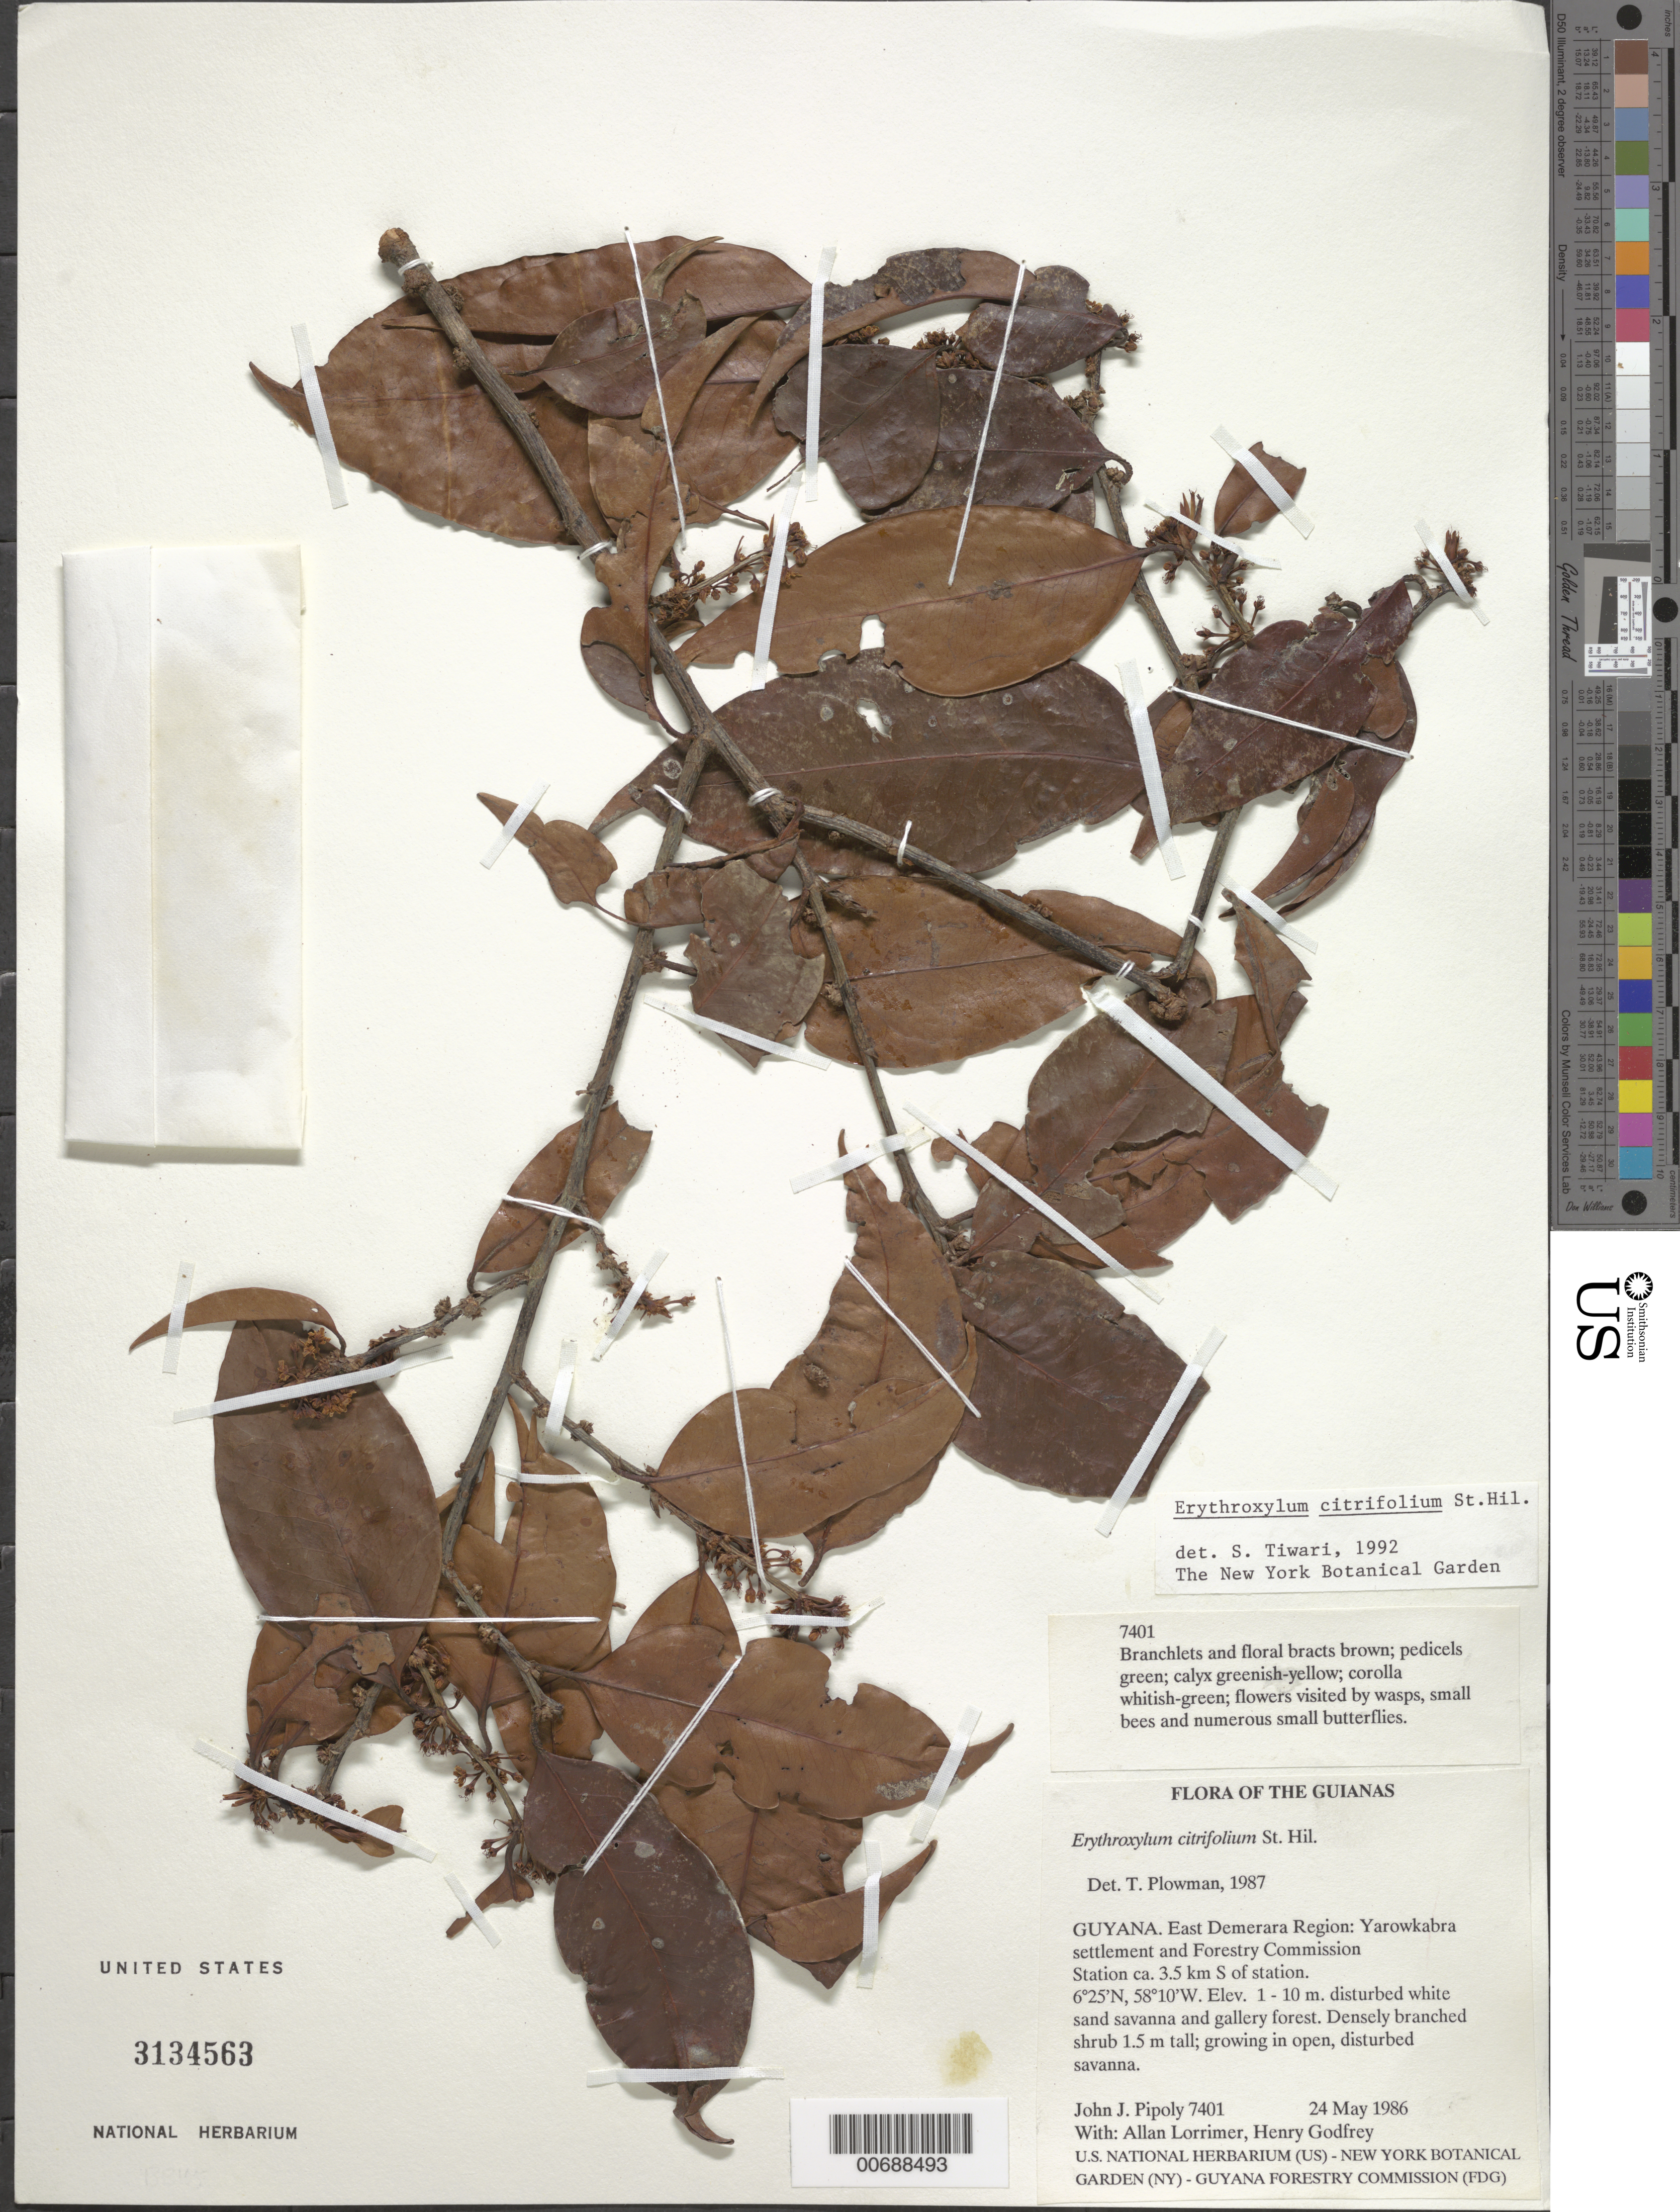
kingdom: Plantae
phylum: Tracheophyta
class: Magnoliopsida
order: Malpighiales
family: Erythroxylaceae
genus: Erythroxylum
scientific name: Erythroxylum citrifolium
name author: A. St.-Hil.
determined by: Plowman, Timothy C.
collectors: J. J. Pipoly, A. Lorrimer & H. Godfrey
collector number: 7401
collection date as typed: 24 May 1986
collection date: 1986-05-24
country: Guyana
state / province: Demerara-Mahaica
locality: Yarowkabra settlement and Forestry Commission Station ca. 3.5 km S of station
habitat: Disturbed white sand savanna and gallery forest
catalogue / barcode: US 3134563